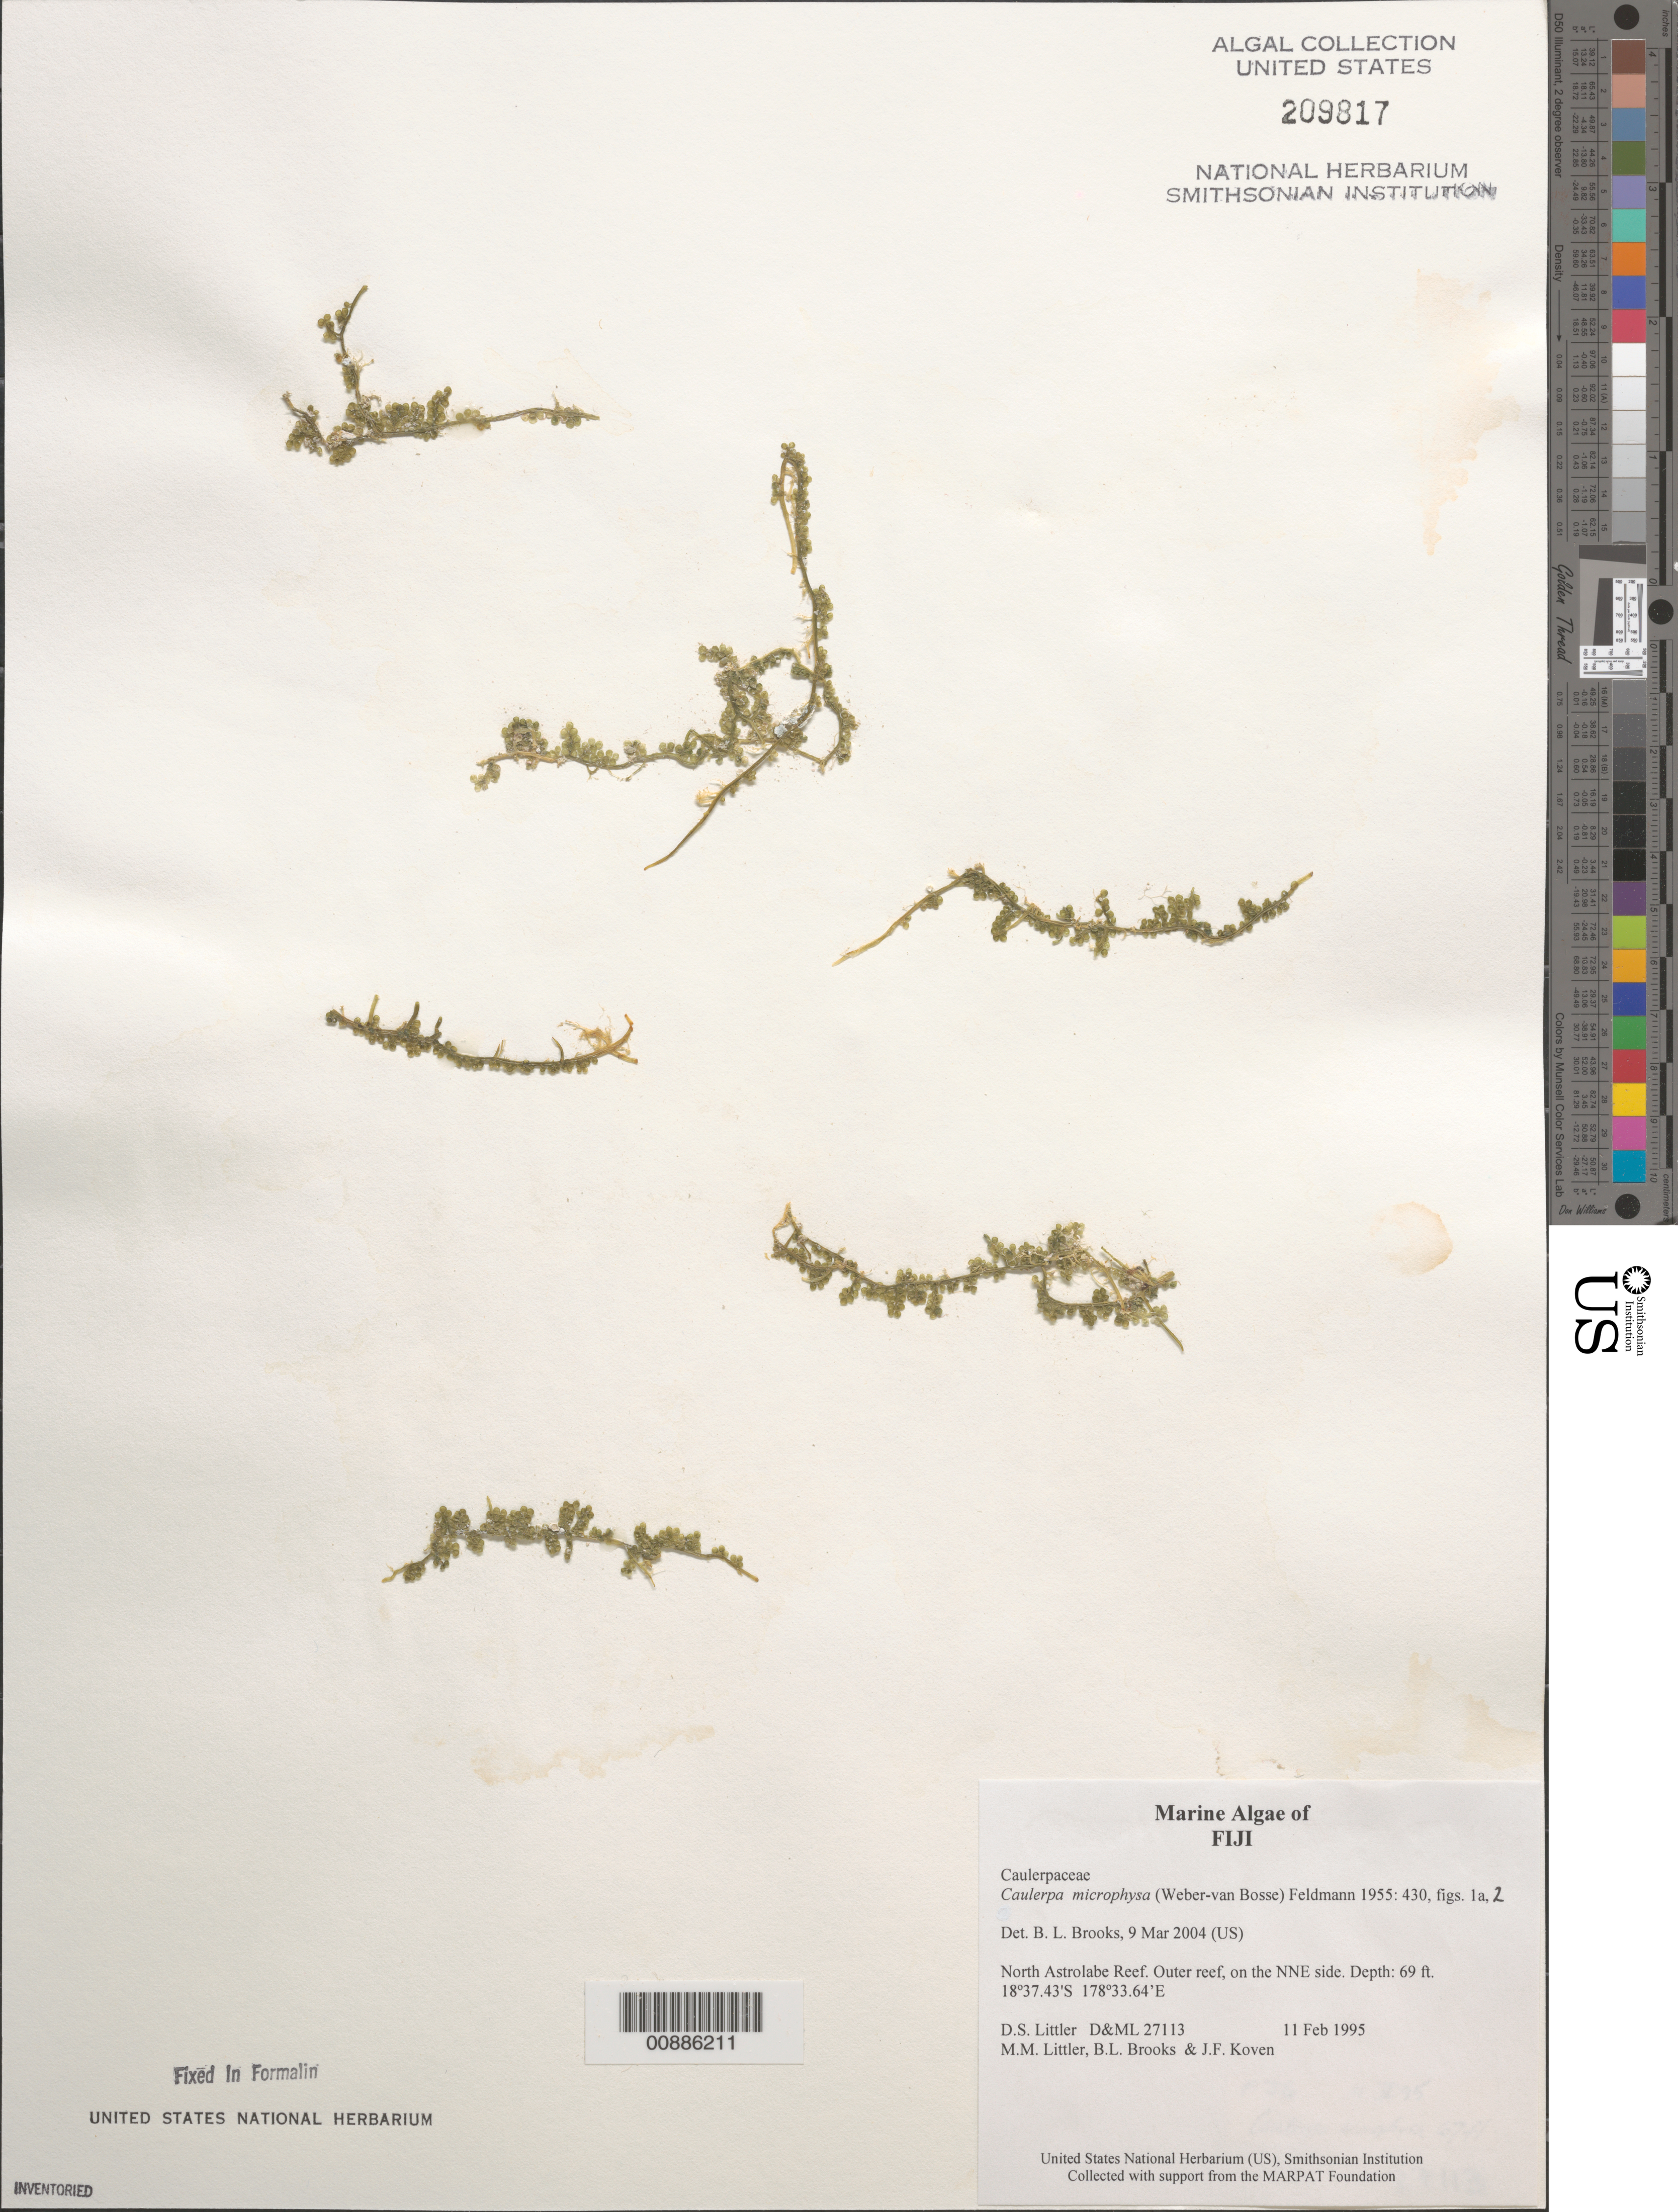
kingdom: Plantae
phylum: Chlorophyta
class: Ulvophyceae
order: Bryopsidales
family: Caulerpaceae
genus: Caulerpa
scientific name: Caulerpa microphysa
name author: (Weber Bosse) Feldmann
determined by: Brooks, B. L., (BOT), Smithsonian Institution - National Museum of Natural History (UNITED STATES)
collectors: D. S. Littler, M. M. Littler, B. Brooks & J. Koven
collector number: D&ML 27113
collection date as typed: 11 Feb 1995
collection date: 1995-02-11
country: Fiji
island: North Astrolabe Reef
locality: North Astrolabe Reef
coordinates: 18 37.43'S, 178 33.64'E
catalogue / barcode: US 209817